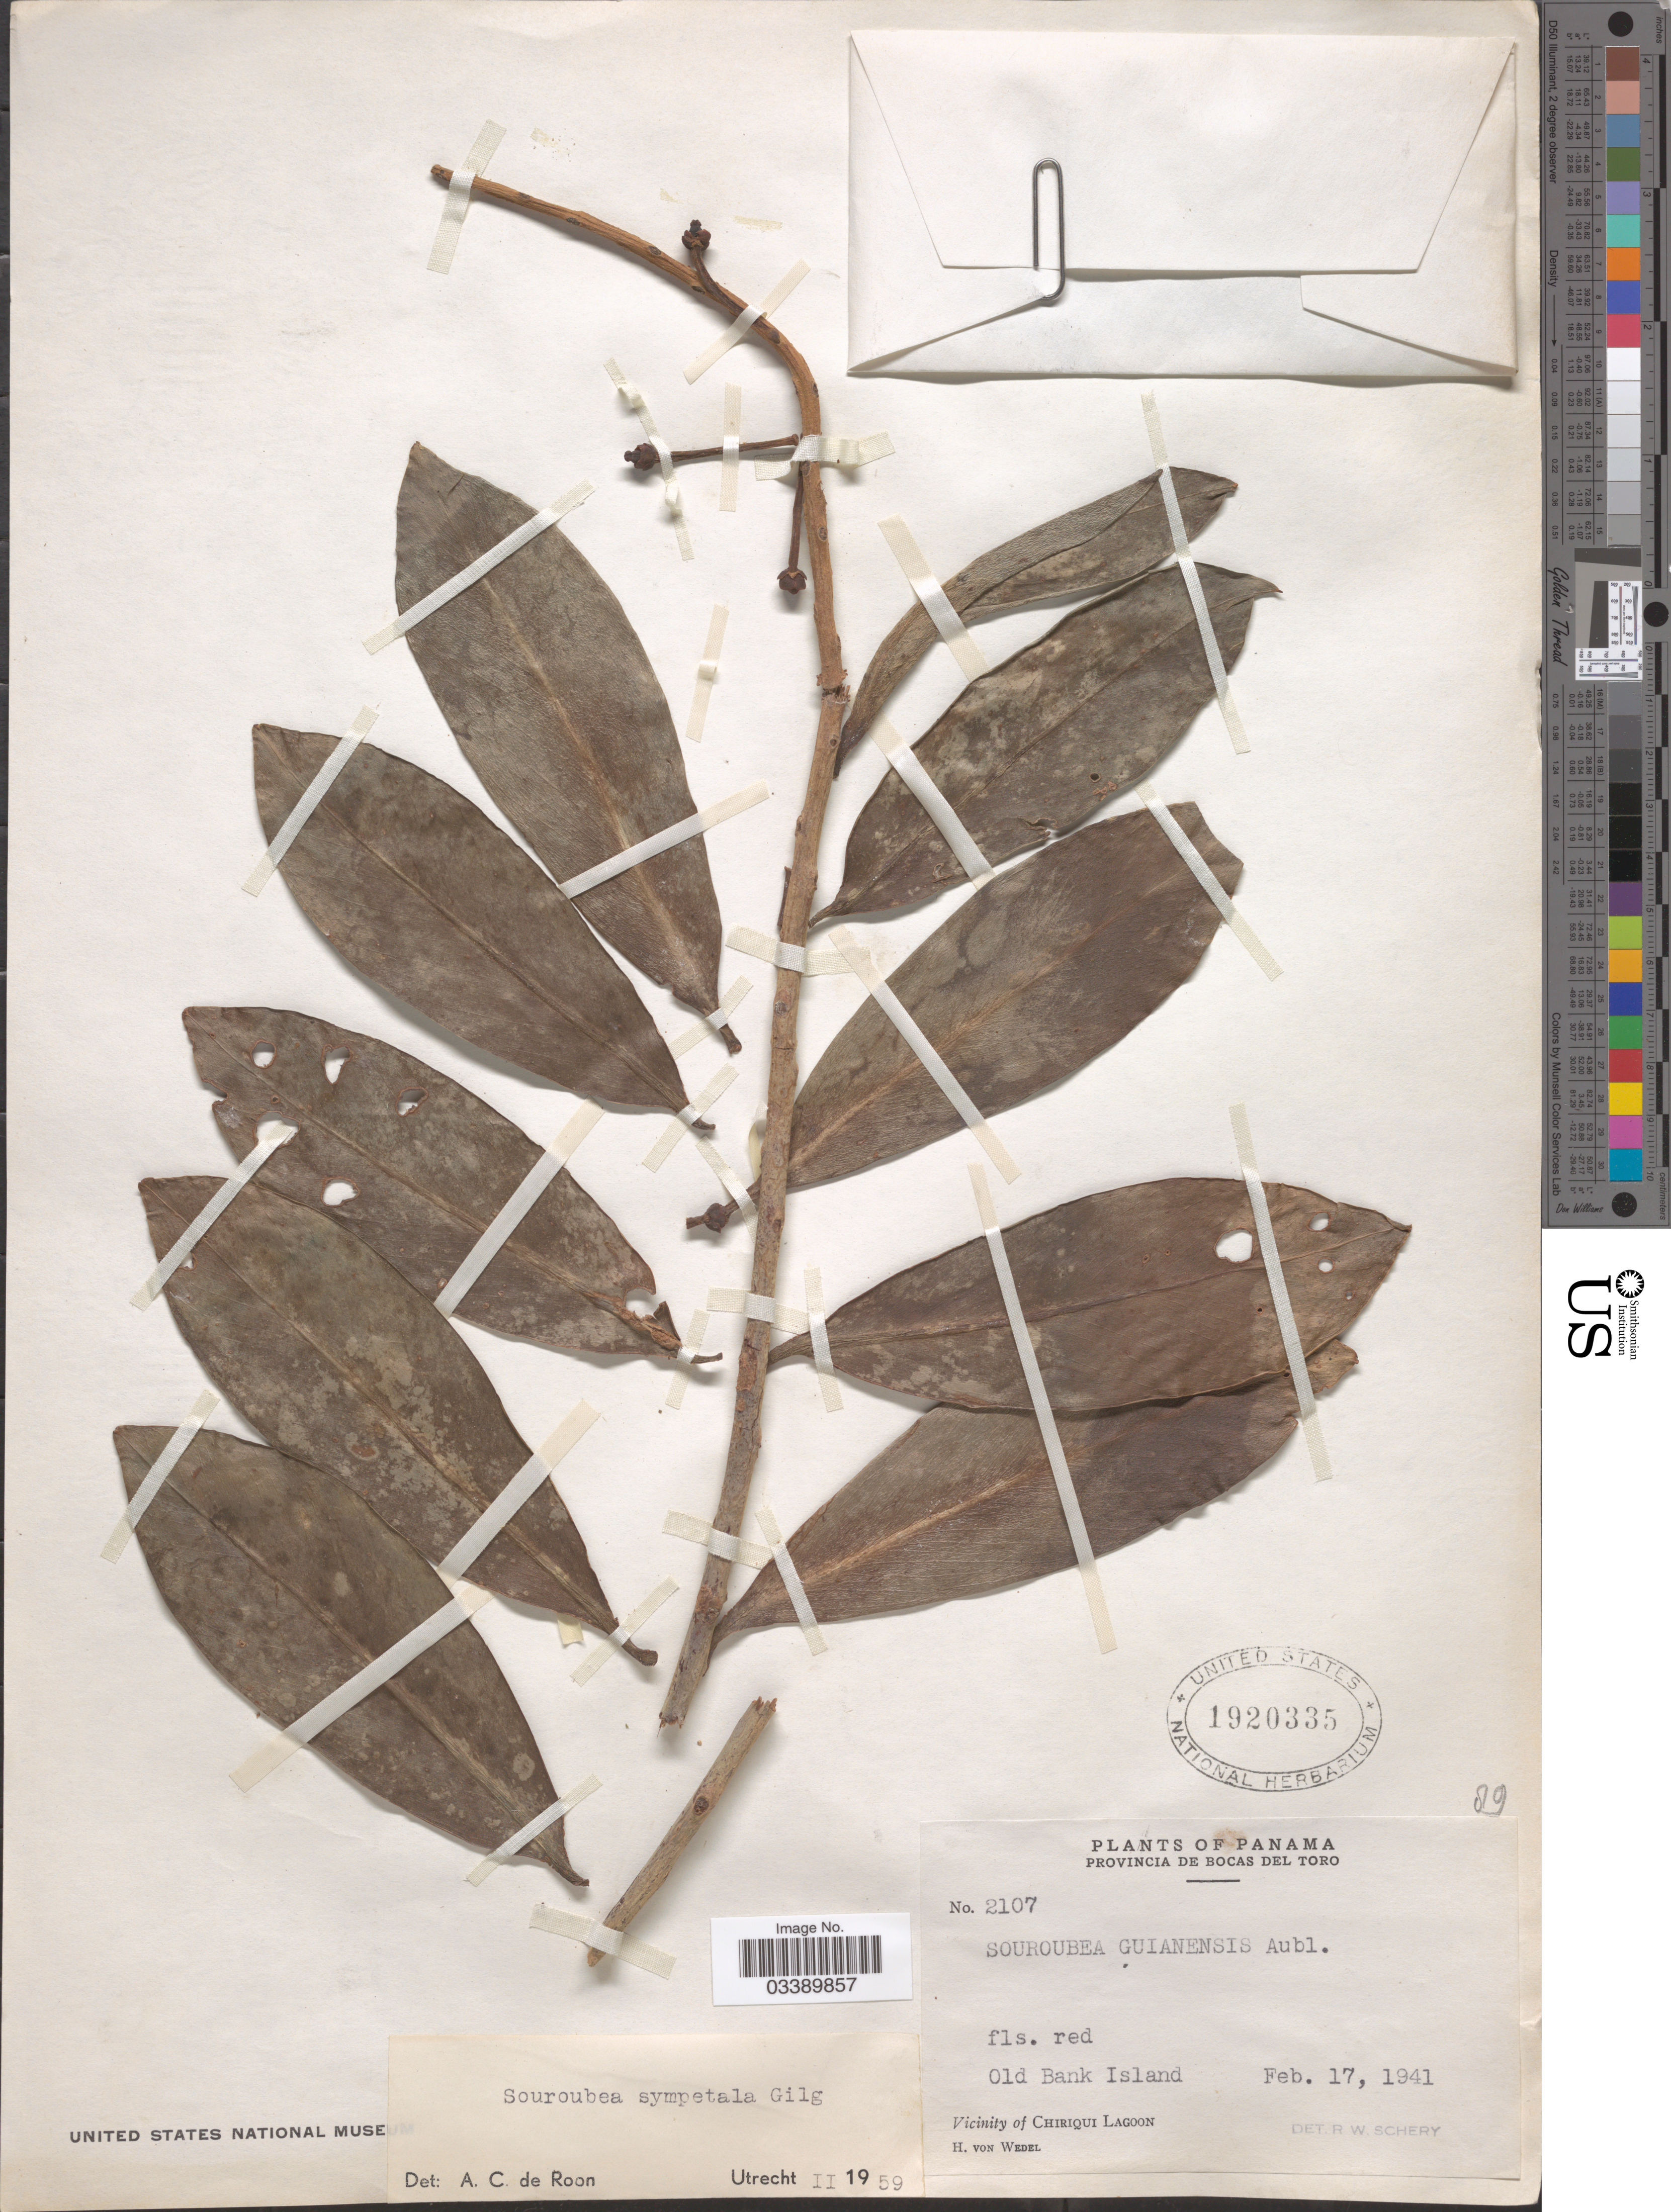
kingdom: Plantae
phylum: Tracheophyta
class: Magnoliopsida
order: Ericales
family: Marcgraviaceae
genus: Souroubea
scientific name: Souroubea sympetala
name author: Gilg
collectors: H. von Wedel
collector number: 2107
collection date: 1941-02-17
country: Panama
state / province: Bocas del Toro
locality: Old Bank Island. Vicinity of Chiriqui Lagoon.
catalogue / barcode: US 1920335